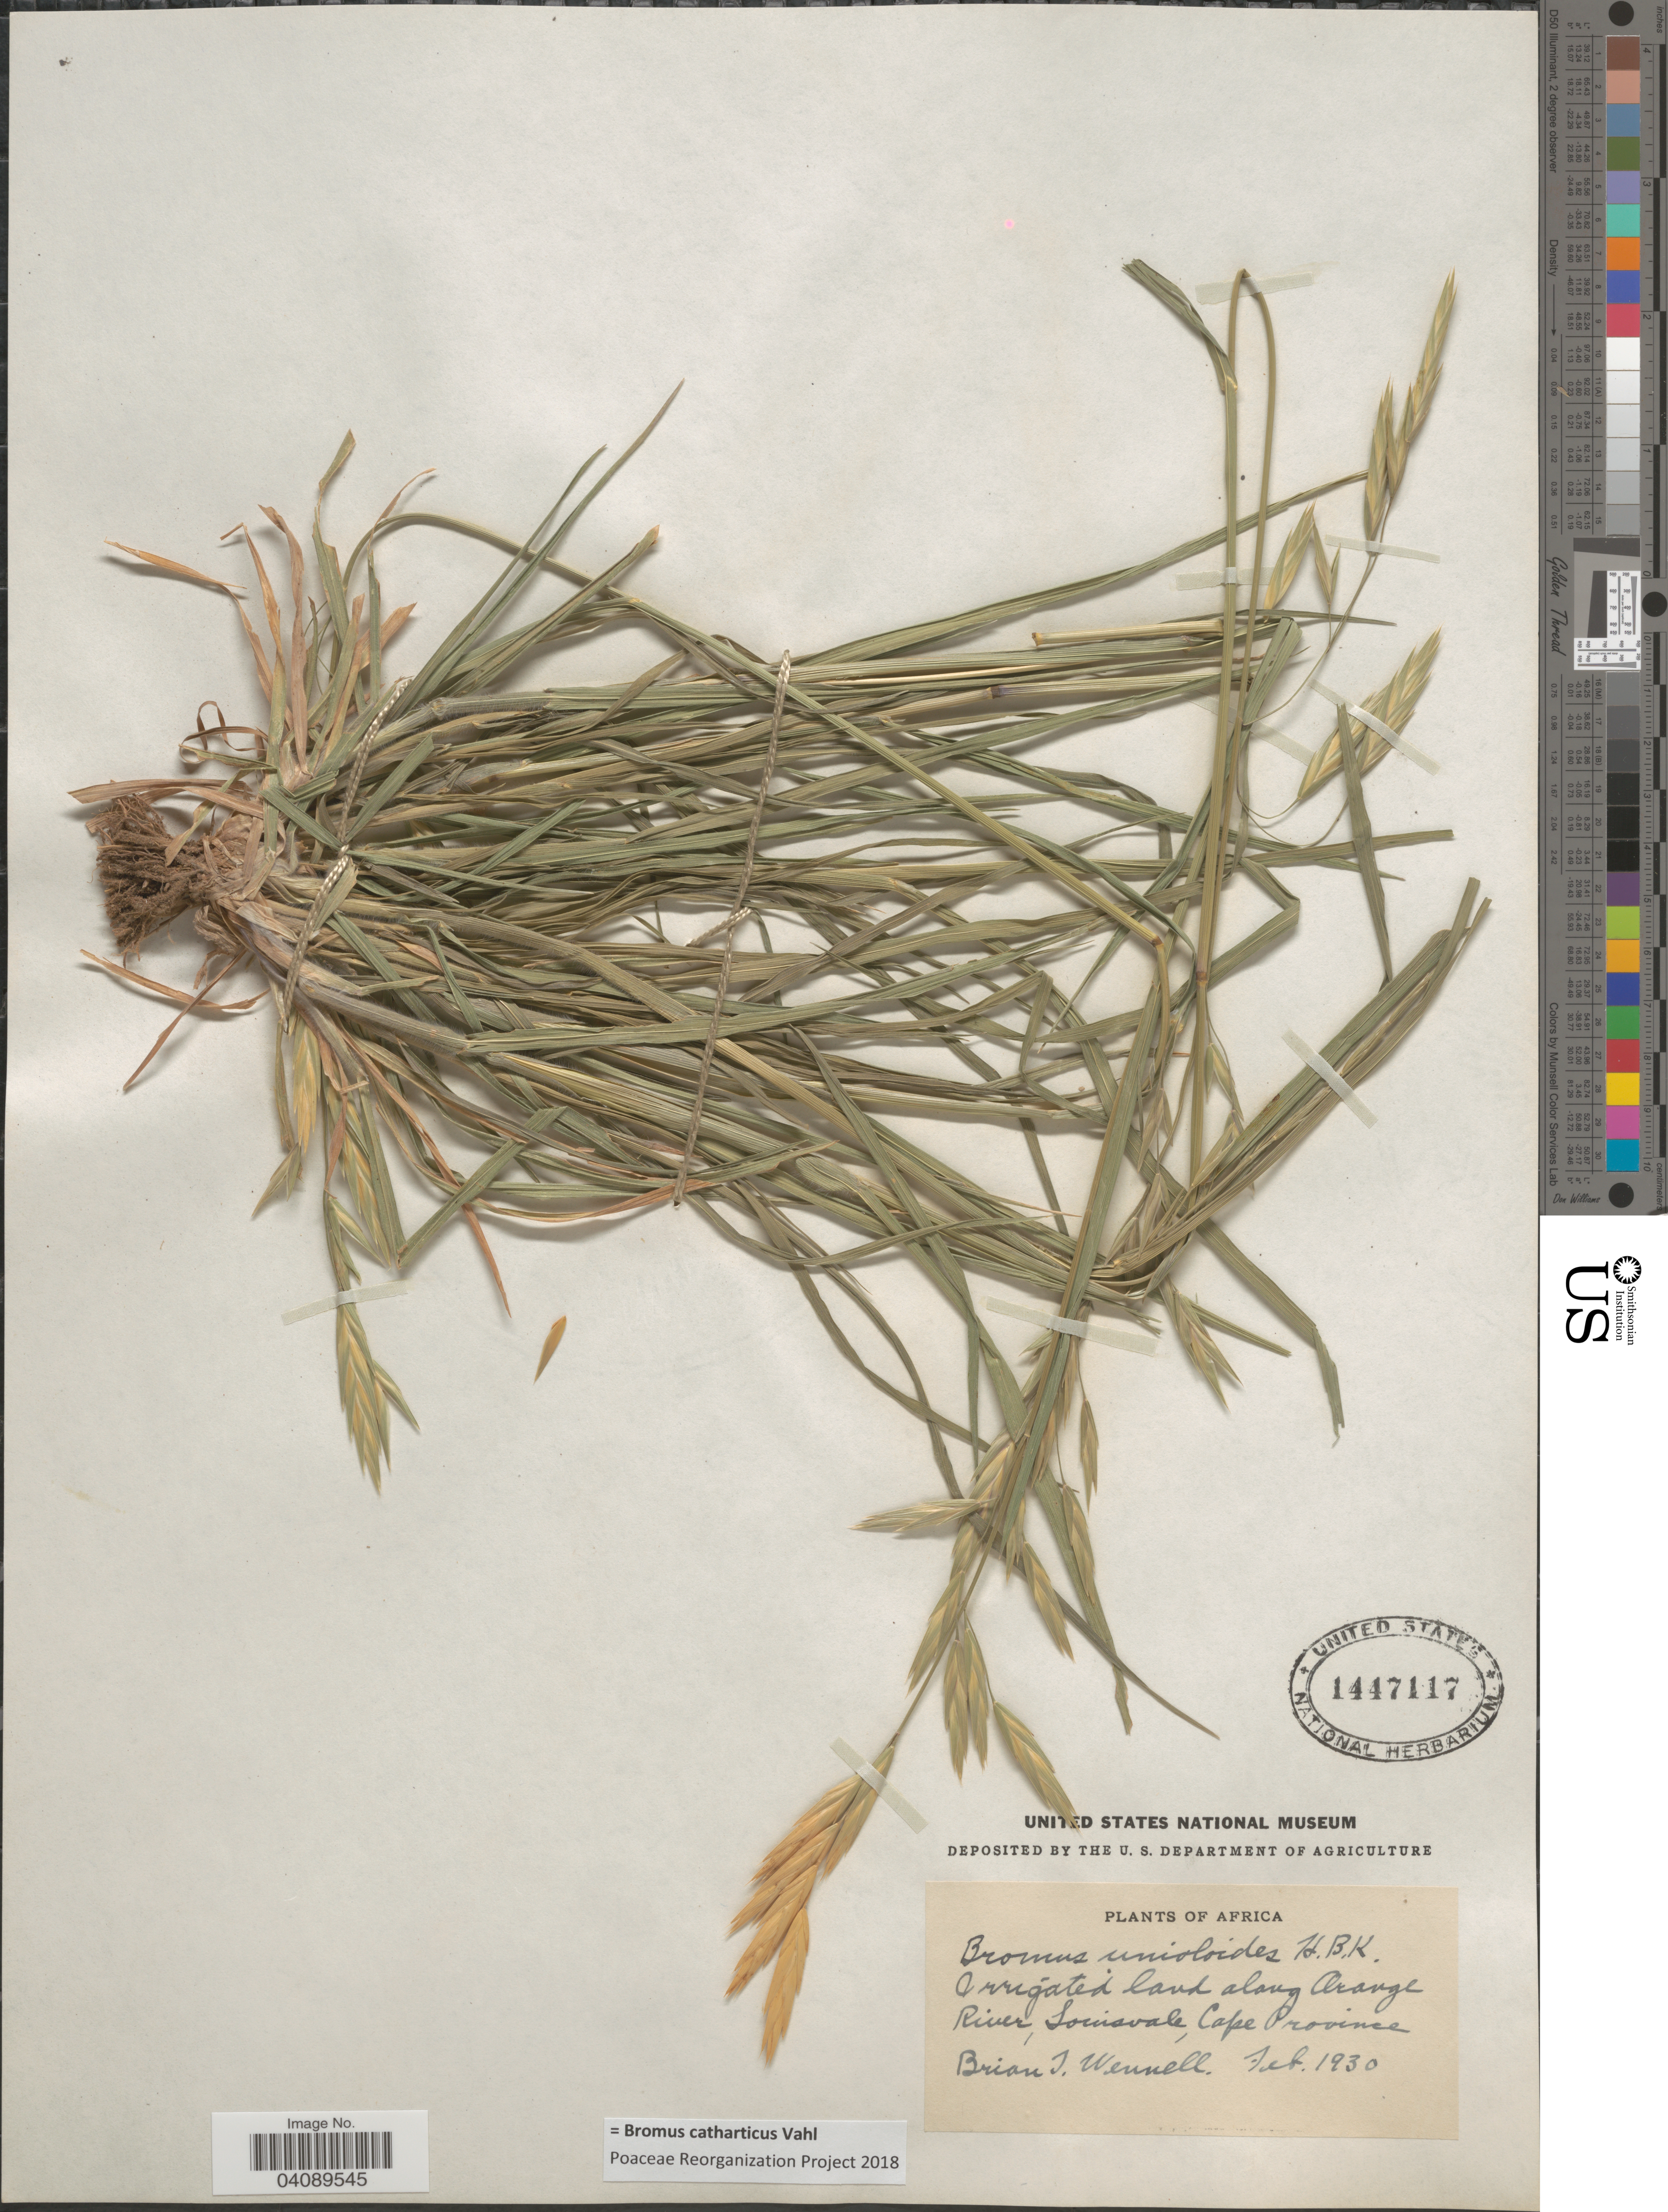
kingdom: Plantae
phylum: Tracheophyta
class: Liliopsida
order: Poales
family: Poaceae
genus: Bromus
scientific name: Bromus catharticus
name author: Vahl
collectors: B. Wennell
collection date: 1930-02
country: South Africa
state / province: Northern Cape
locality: Along Orange River, Louisvale.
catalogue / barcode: US 1447117